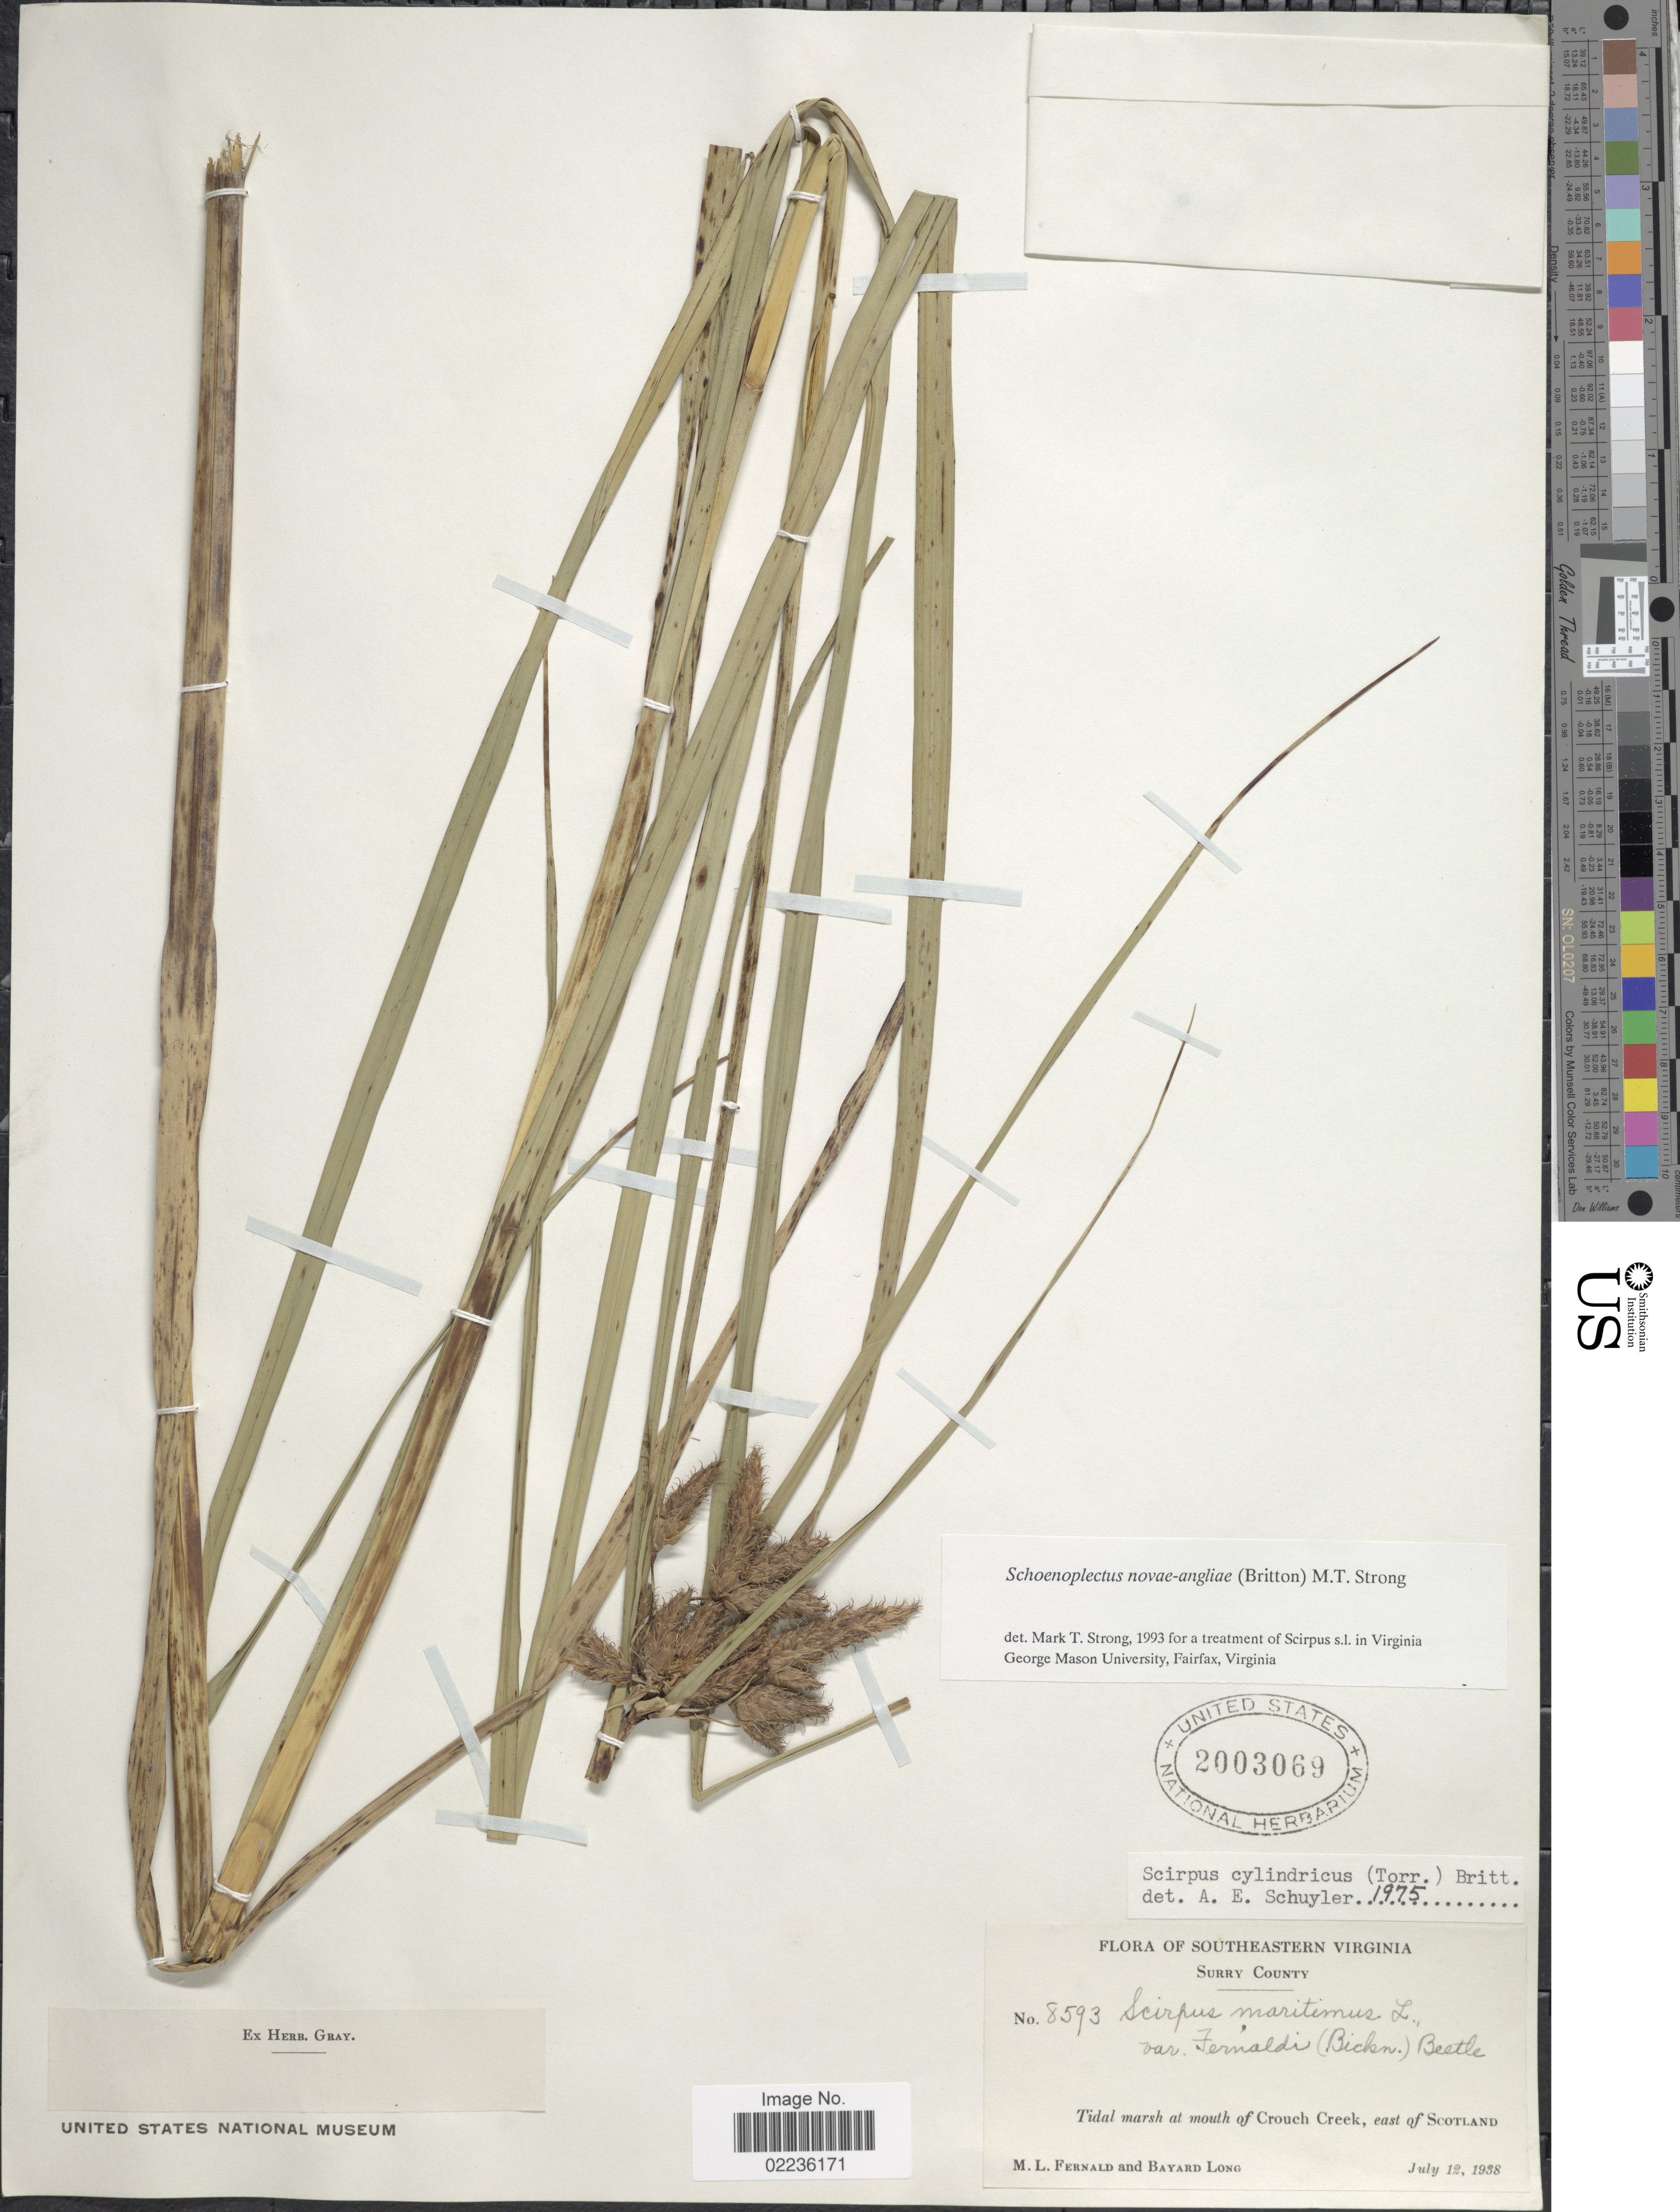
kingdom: Plantae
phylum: Tracheophyta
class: Liliopsida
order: Poales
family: Cyperaceae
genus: Bolboschoenus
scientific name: Bolboschoenus novae-angliae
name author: (Britton) S.G. Sm.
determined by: Strong, M. T., (US), Smithsonian Institution - National Museum of Natural History (UNITED STATES)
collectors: M. L. Fernald & B. Long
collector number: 8593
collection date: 1938-07-12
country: United States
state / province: Virginia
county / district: Surry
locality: Southeastern Virginia. Surry County. Tidal marsh at mouth of Crouch Creek, east of Scotland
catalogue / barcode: US 2003069